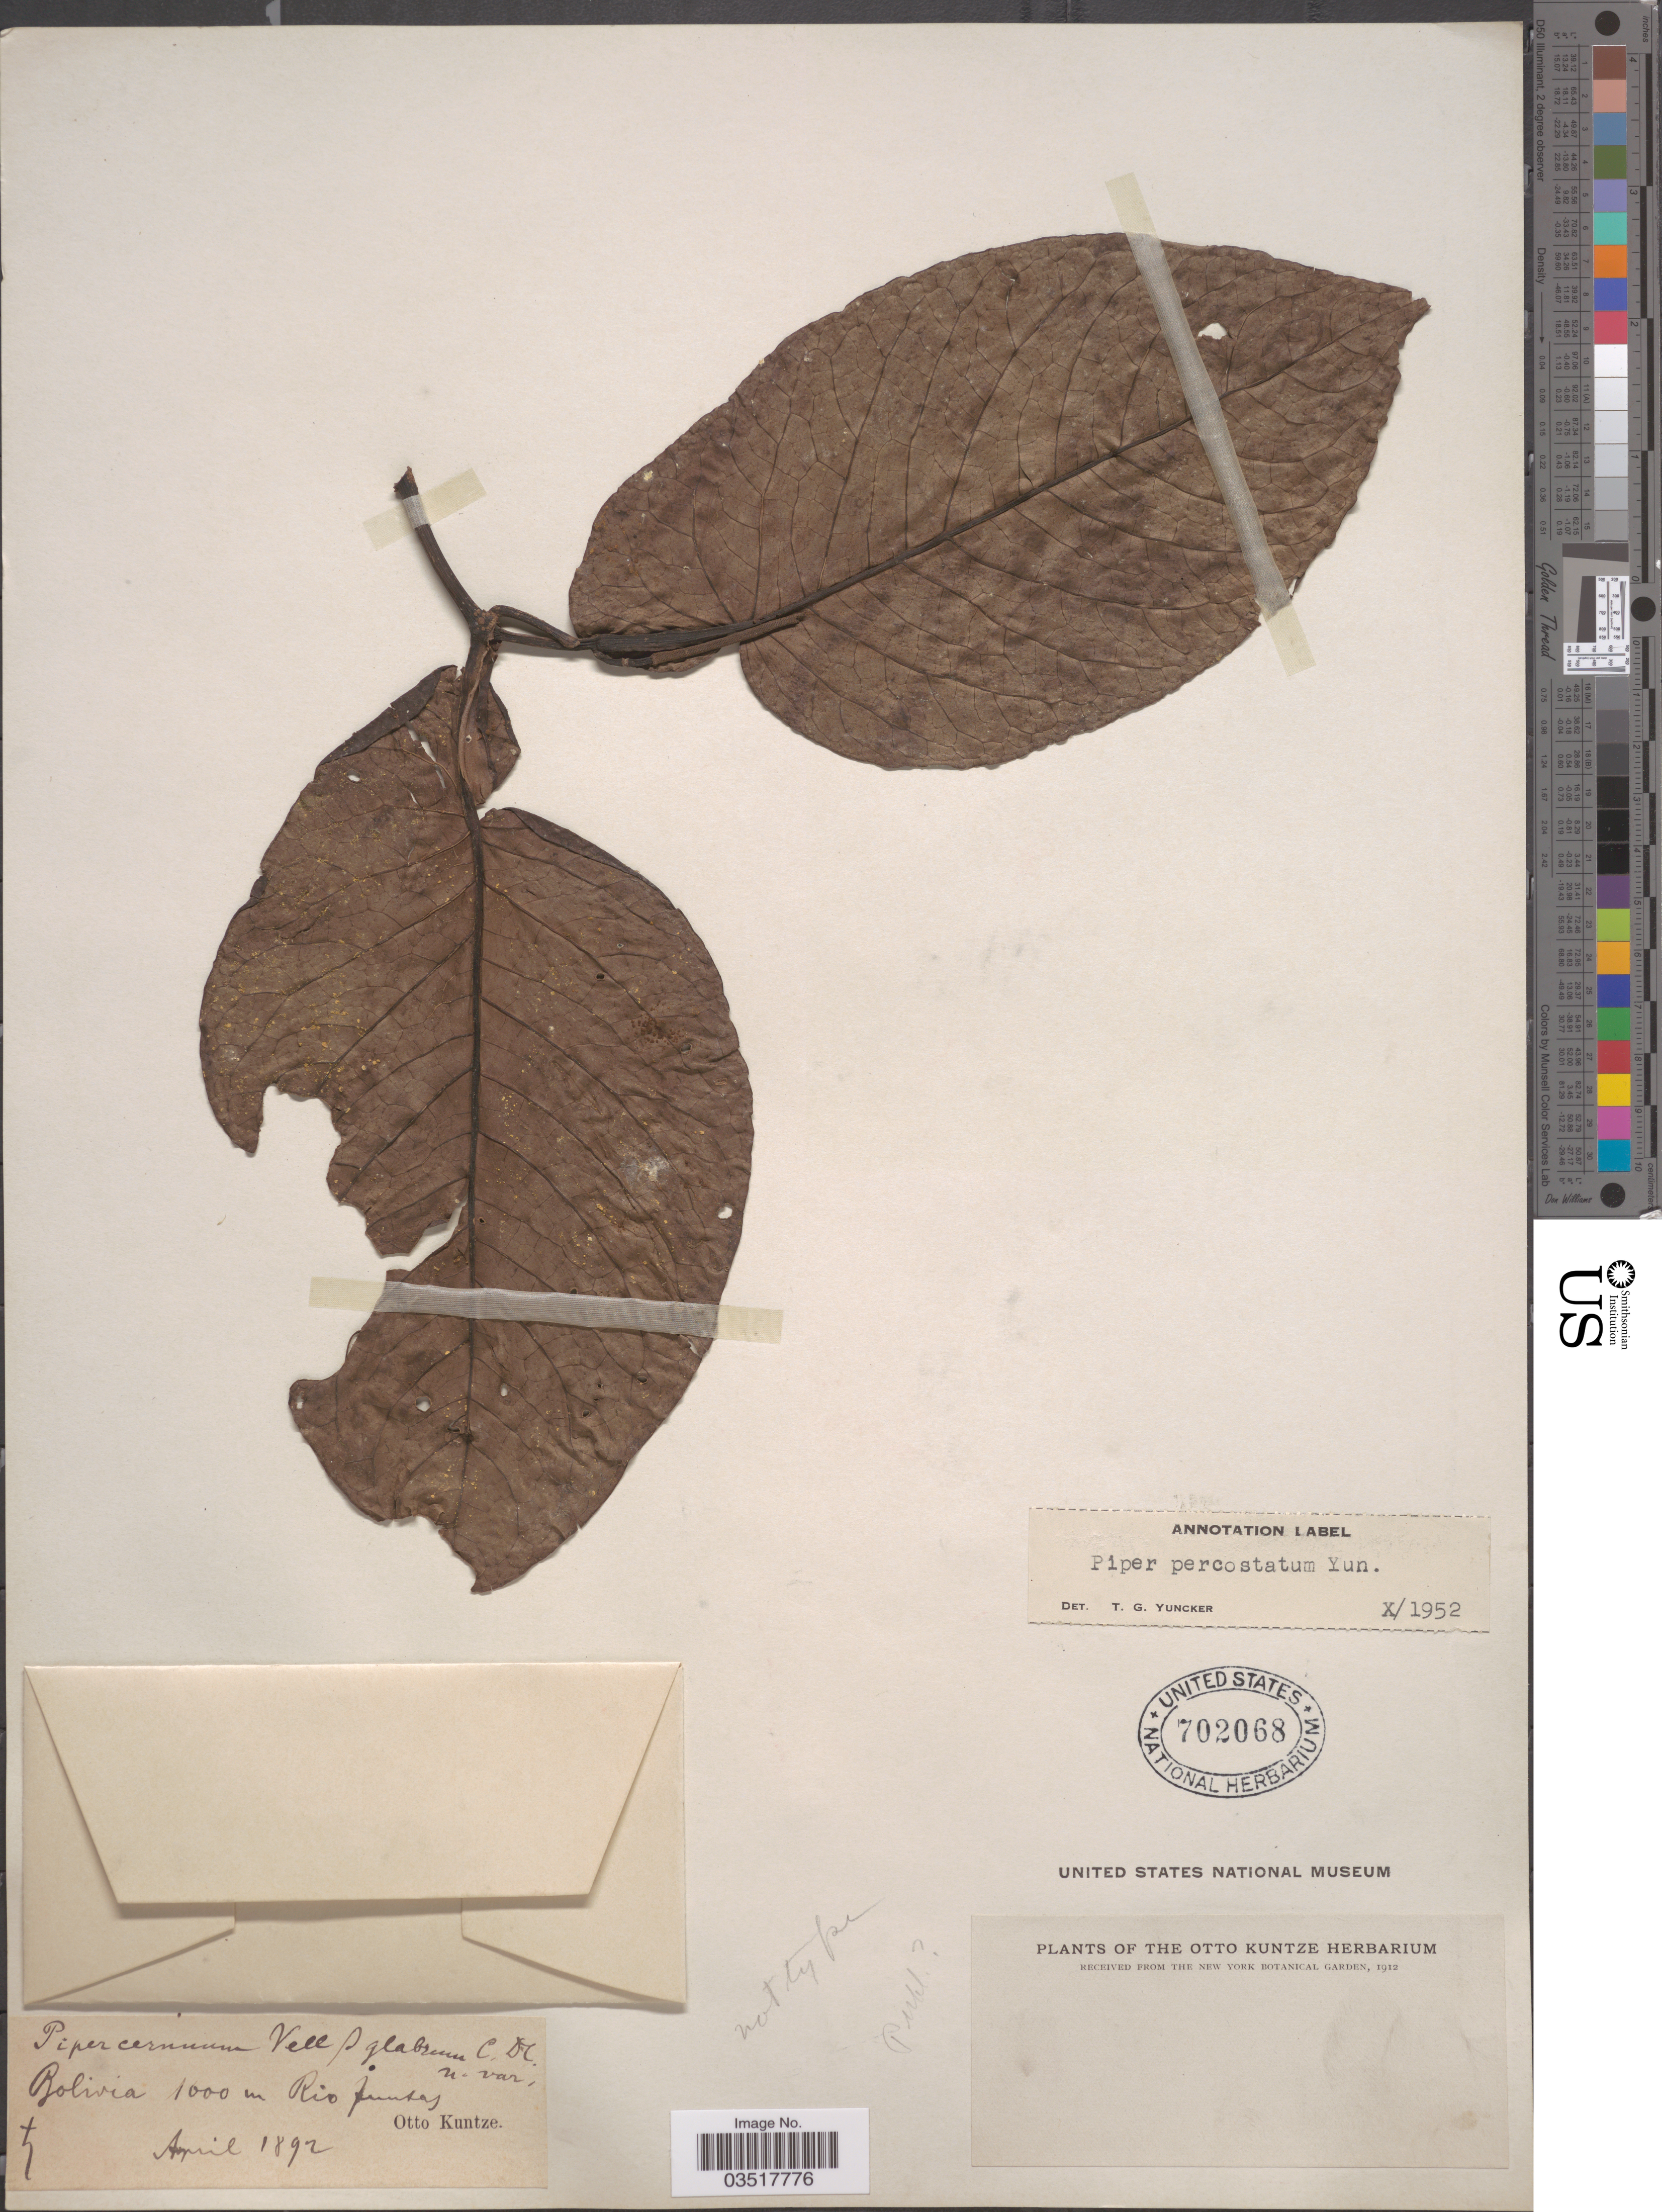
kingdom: Plantae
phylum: Tracheophyta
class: Magnoliopsida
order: Piperales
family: Piperaceae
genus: Piper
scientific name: Piper percostatum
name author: Yunck.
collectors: C.E.O. Kuntze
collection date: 1892-04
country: Bolivia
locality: Rio Juntas.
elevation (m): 1000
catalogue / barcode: US 702068